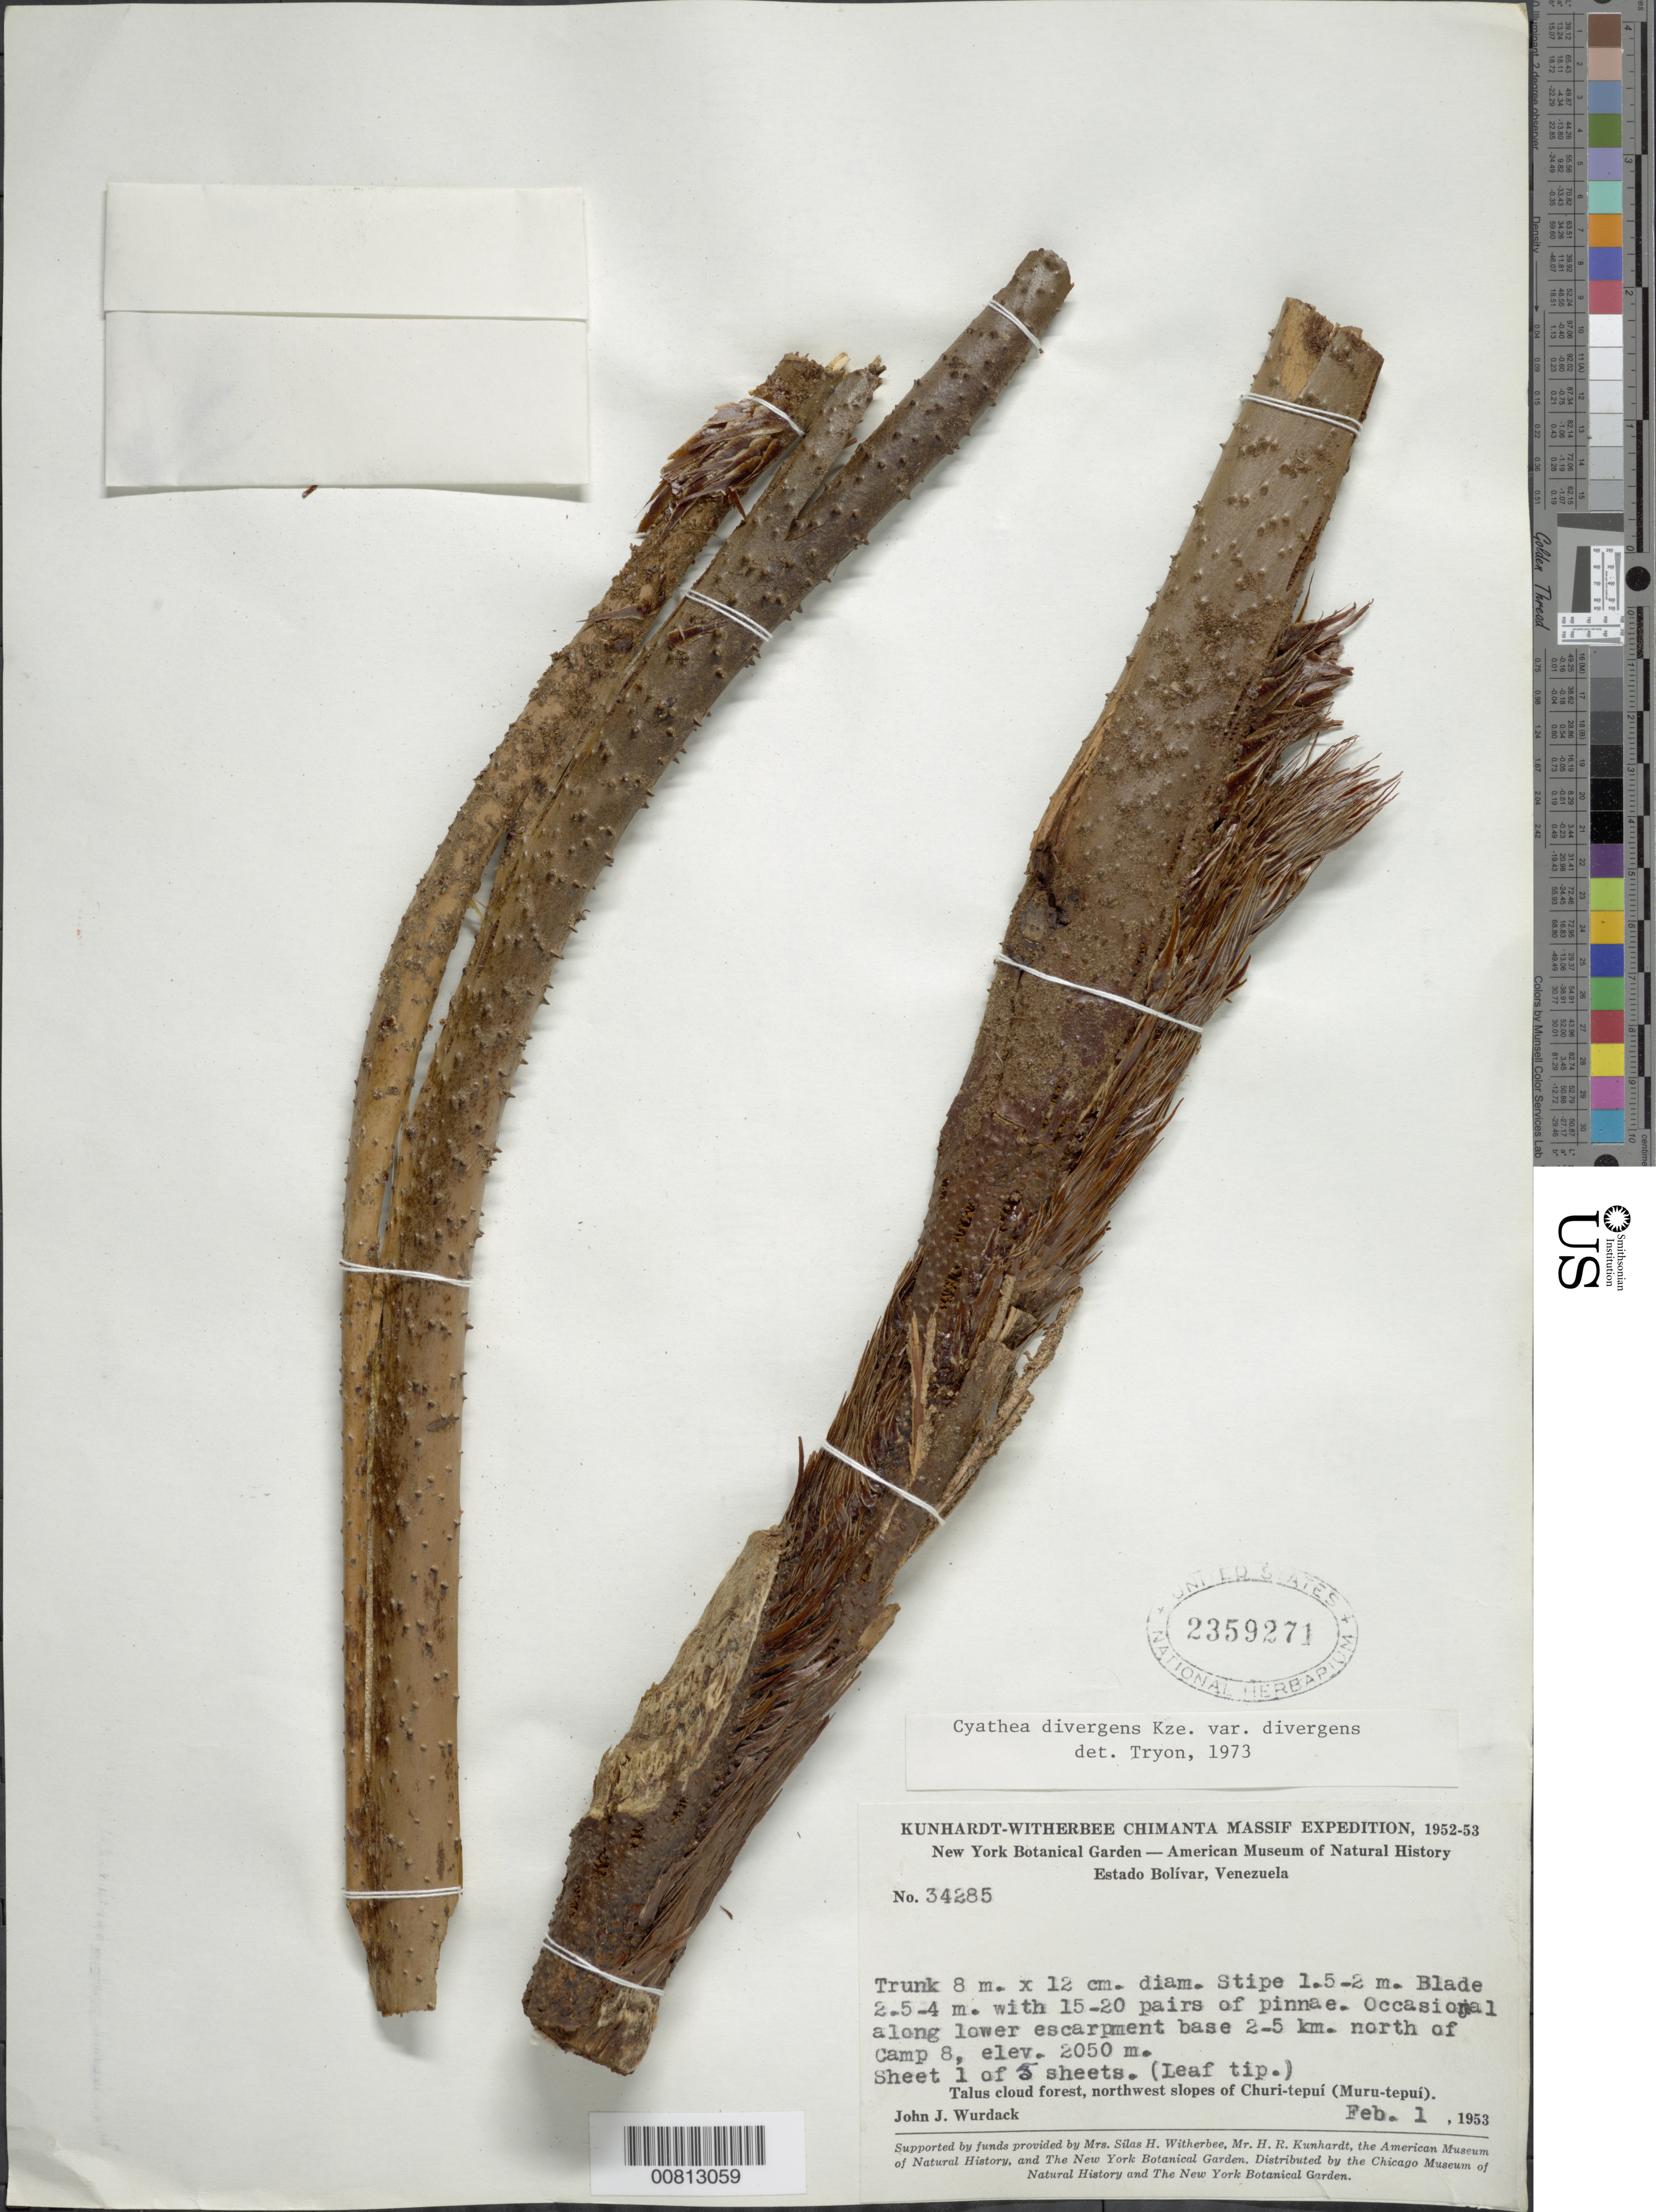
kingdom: Plantae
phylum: Tracheophyta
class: Polypodiopsida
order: Cyatheales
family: Cyatheaceae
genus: Cyathea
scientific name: Cyathea divergens var. divergens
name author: Kunze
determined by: Tryon, --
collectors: J. J. Wurdack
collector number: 34285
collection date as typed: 1-Feb-53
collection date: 1953-02-01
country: Venezuela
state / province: Bolívar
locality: Churi-tepuí (Muru-tepuí), 2-5 km N of Camp 8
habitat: Talus cloud forest; along lower escarpment base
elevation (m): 2050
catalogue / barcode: US 2359271